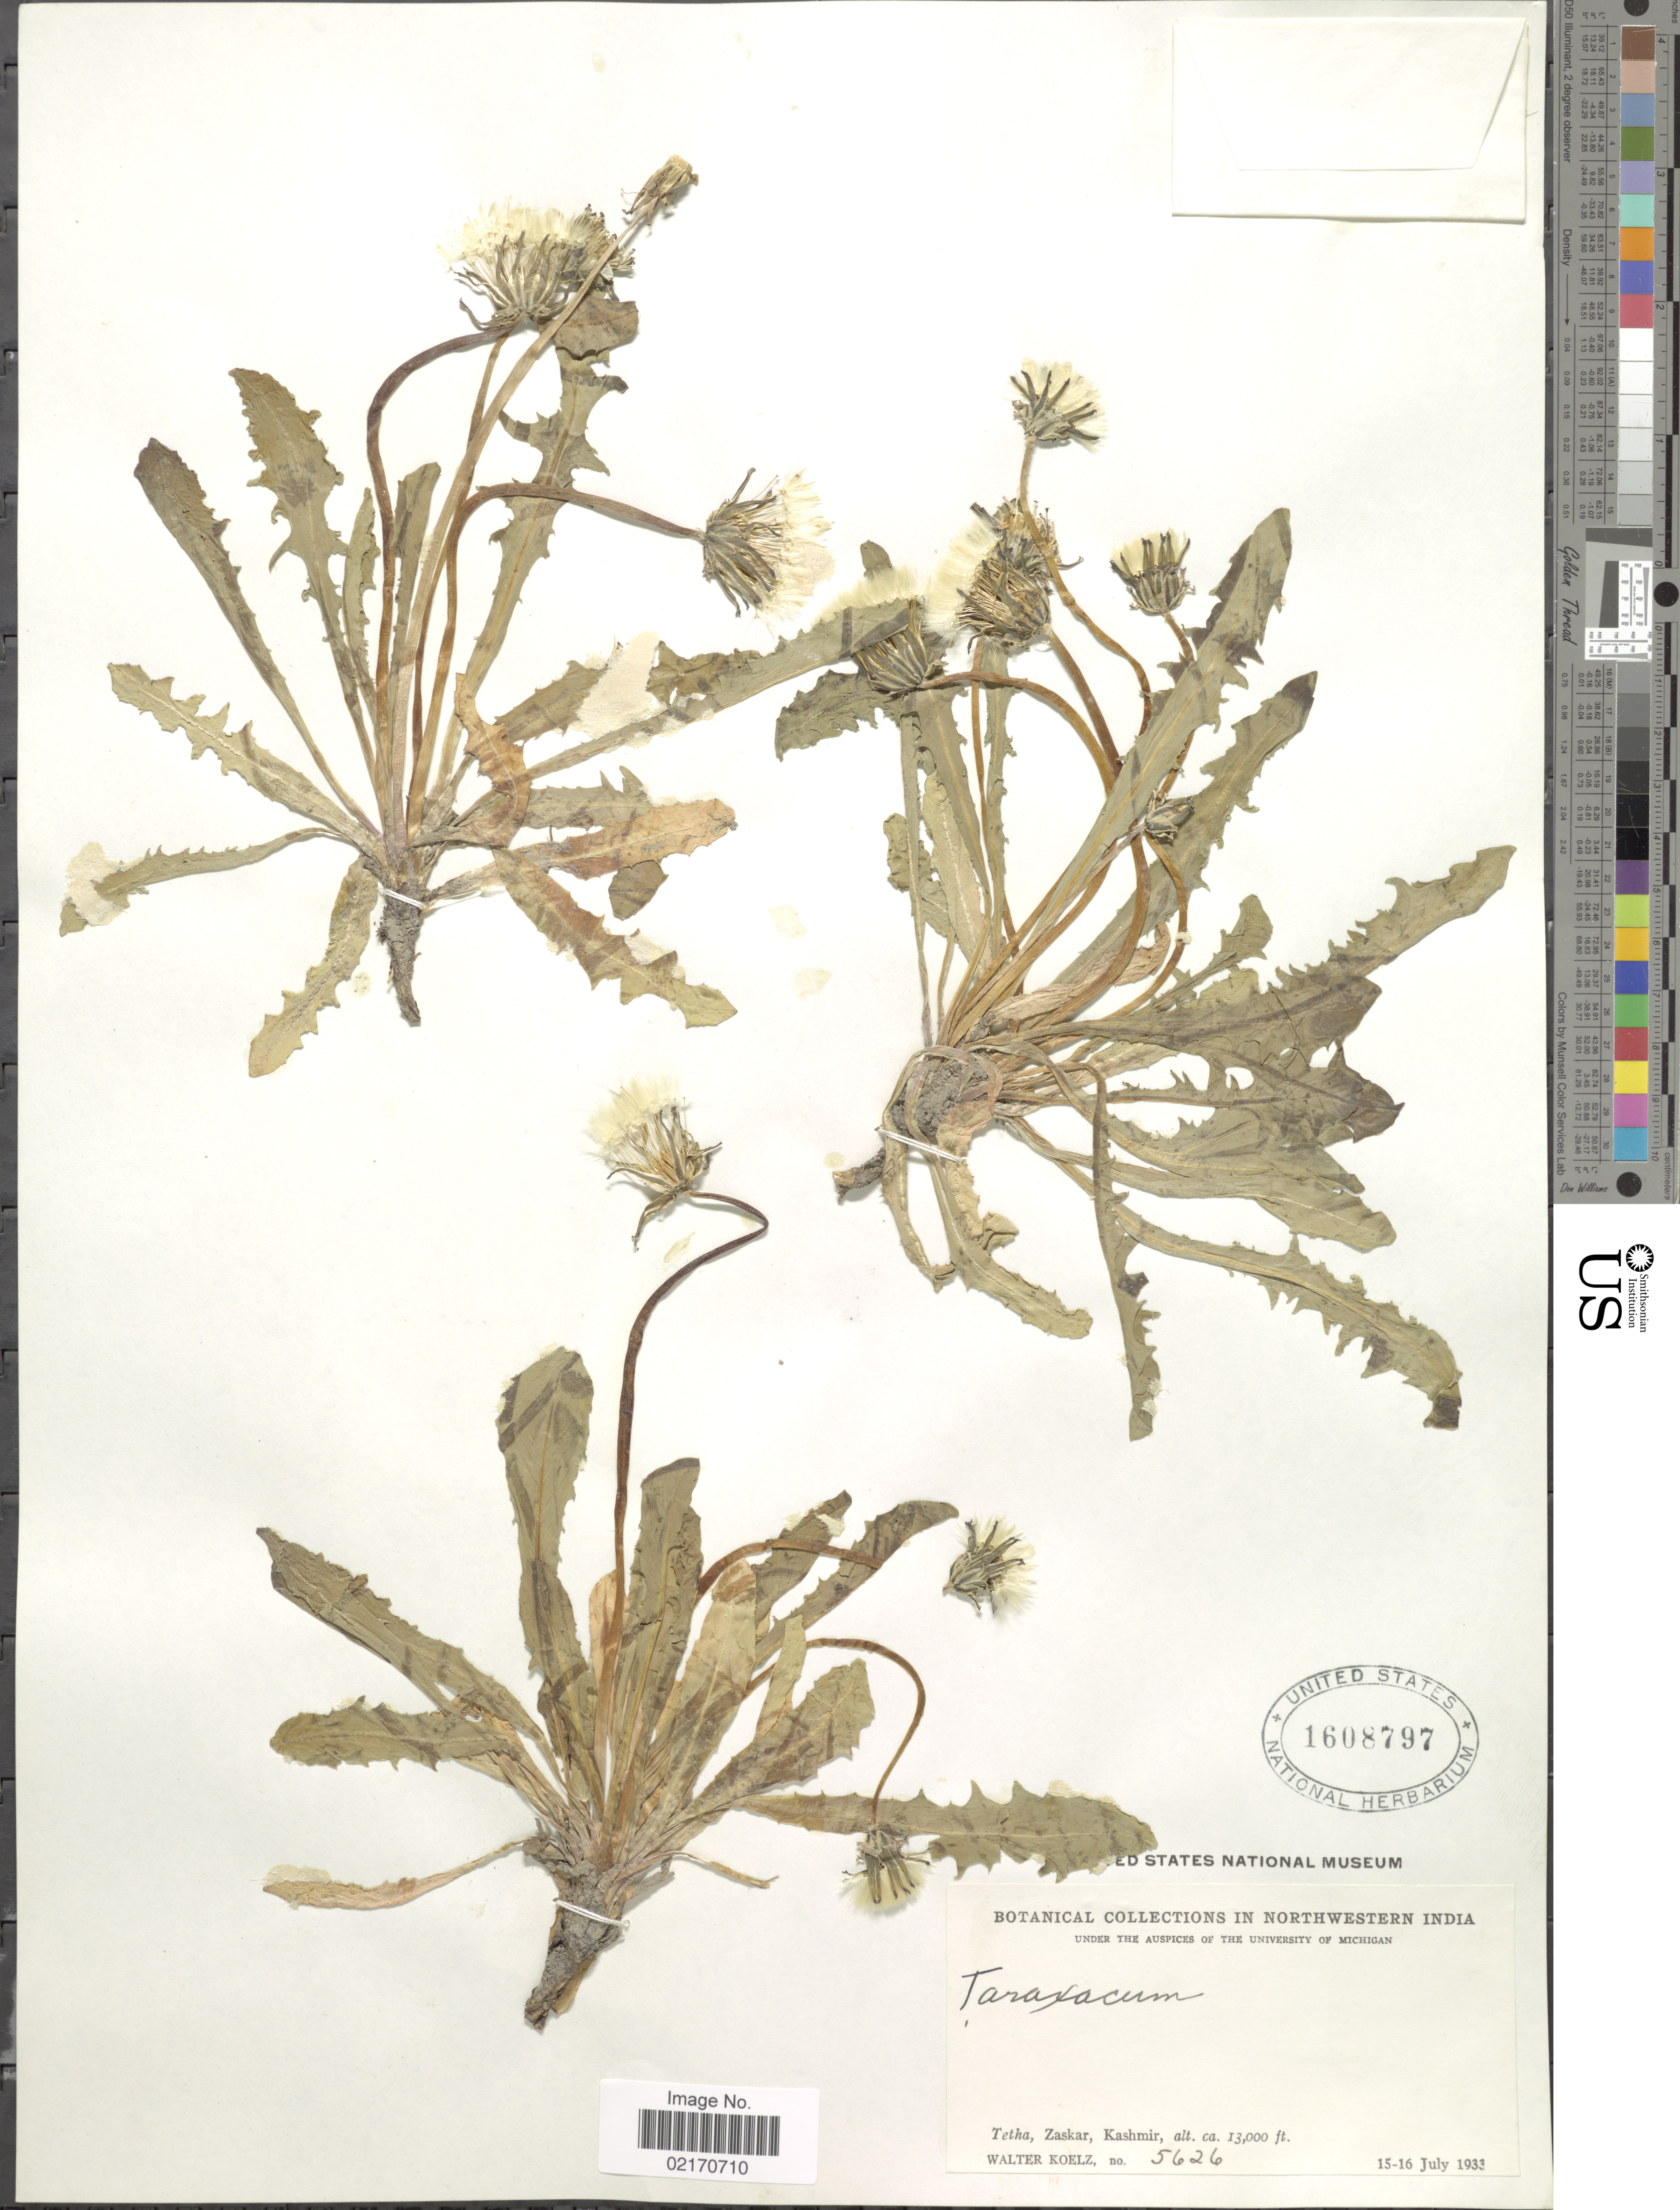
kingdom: Plantae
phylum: Tracheophyta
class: Magnoliopsida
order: Asterales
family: Asteraceae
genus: Taraxacum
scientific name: Taraxacum sp.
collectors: W. N. Koelz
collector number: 5626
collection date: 1933-07-15/1933-07-16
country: India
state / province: Jammu and Kashmir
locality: Northwestern India, Tetha, Zaskar, Kashmir.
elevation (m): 3962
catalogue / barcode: US 1608797